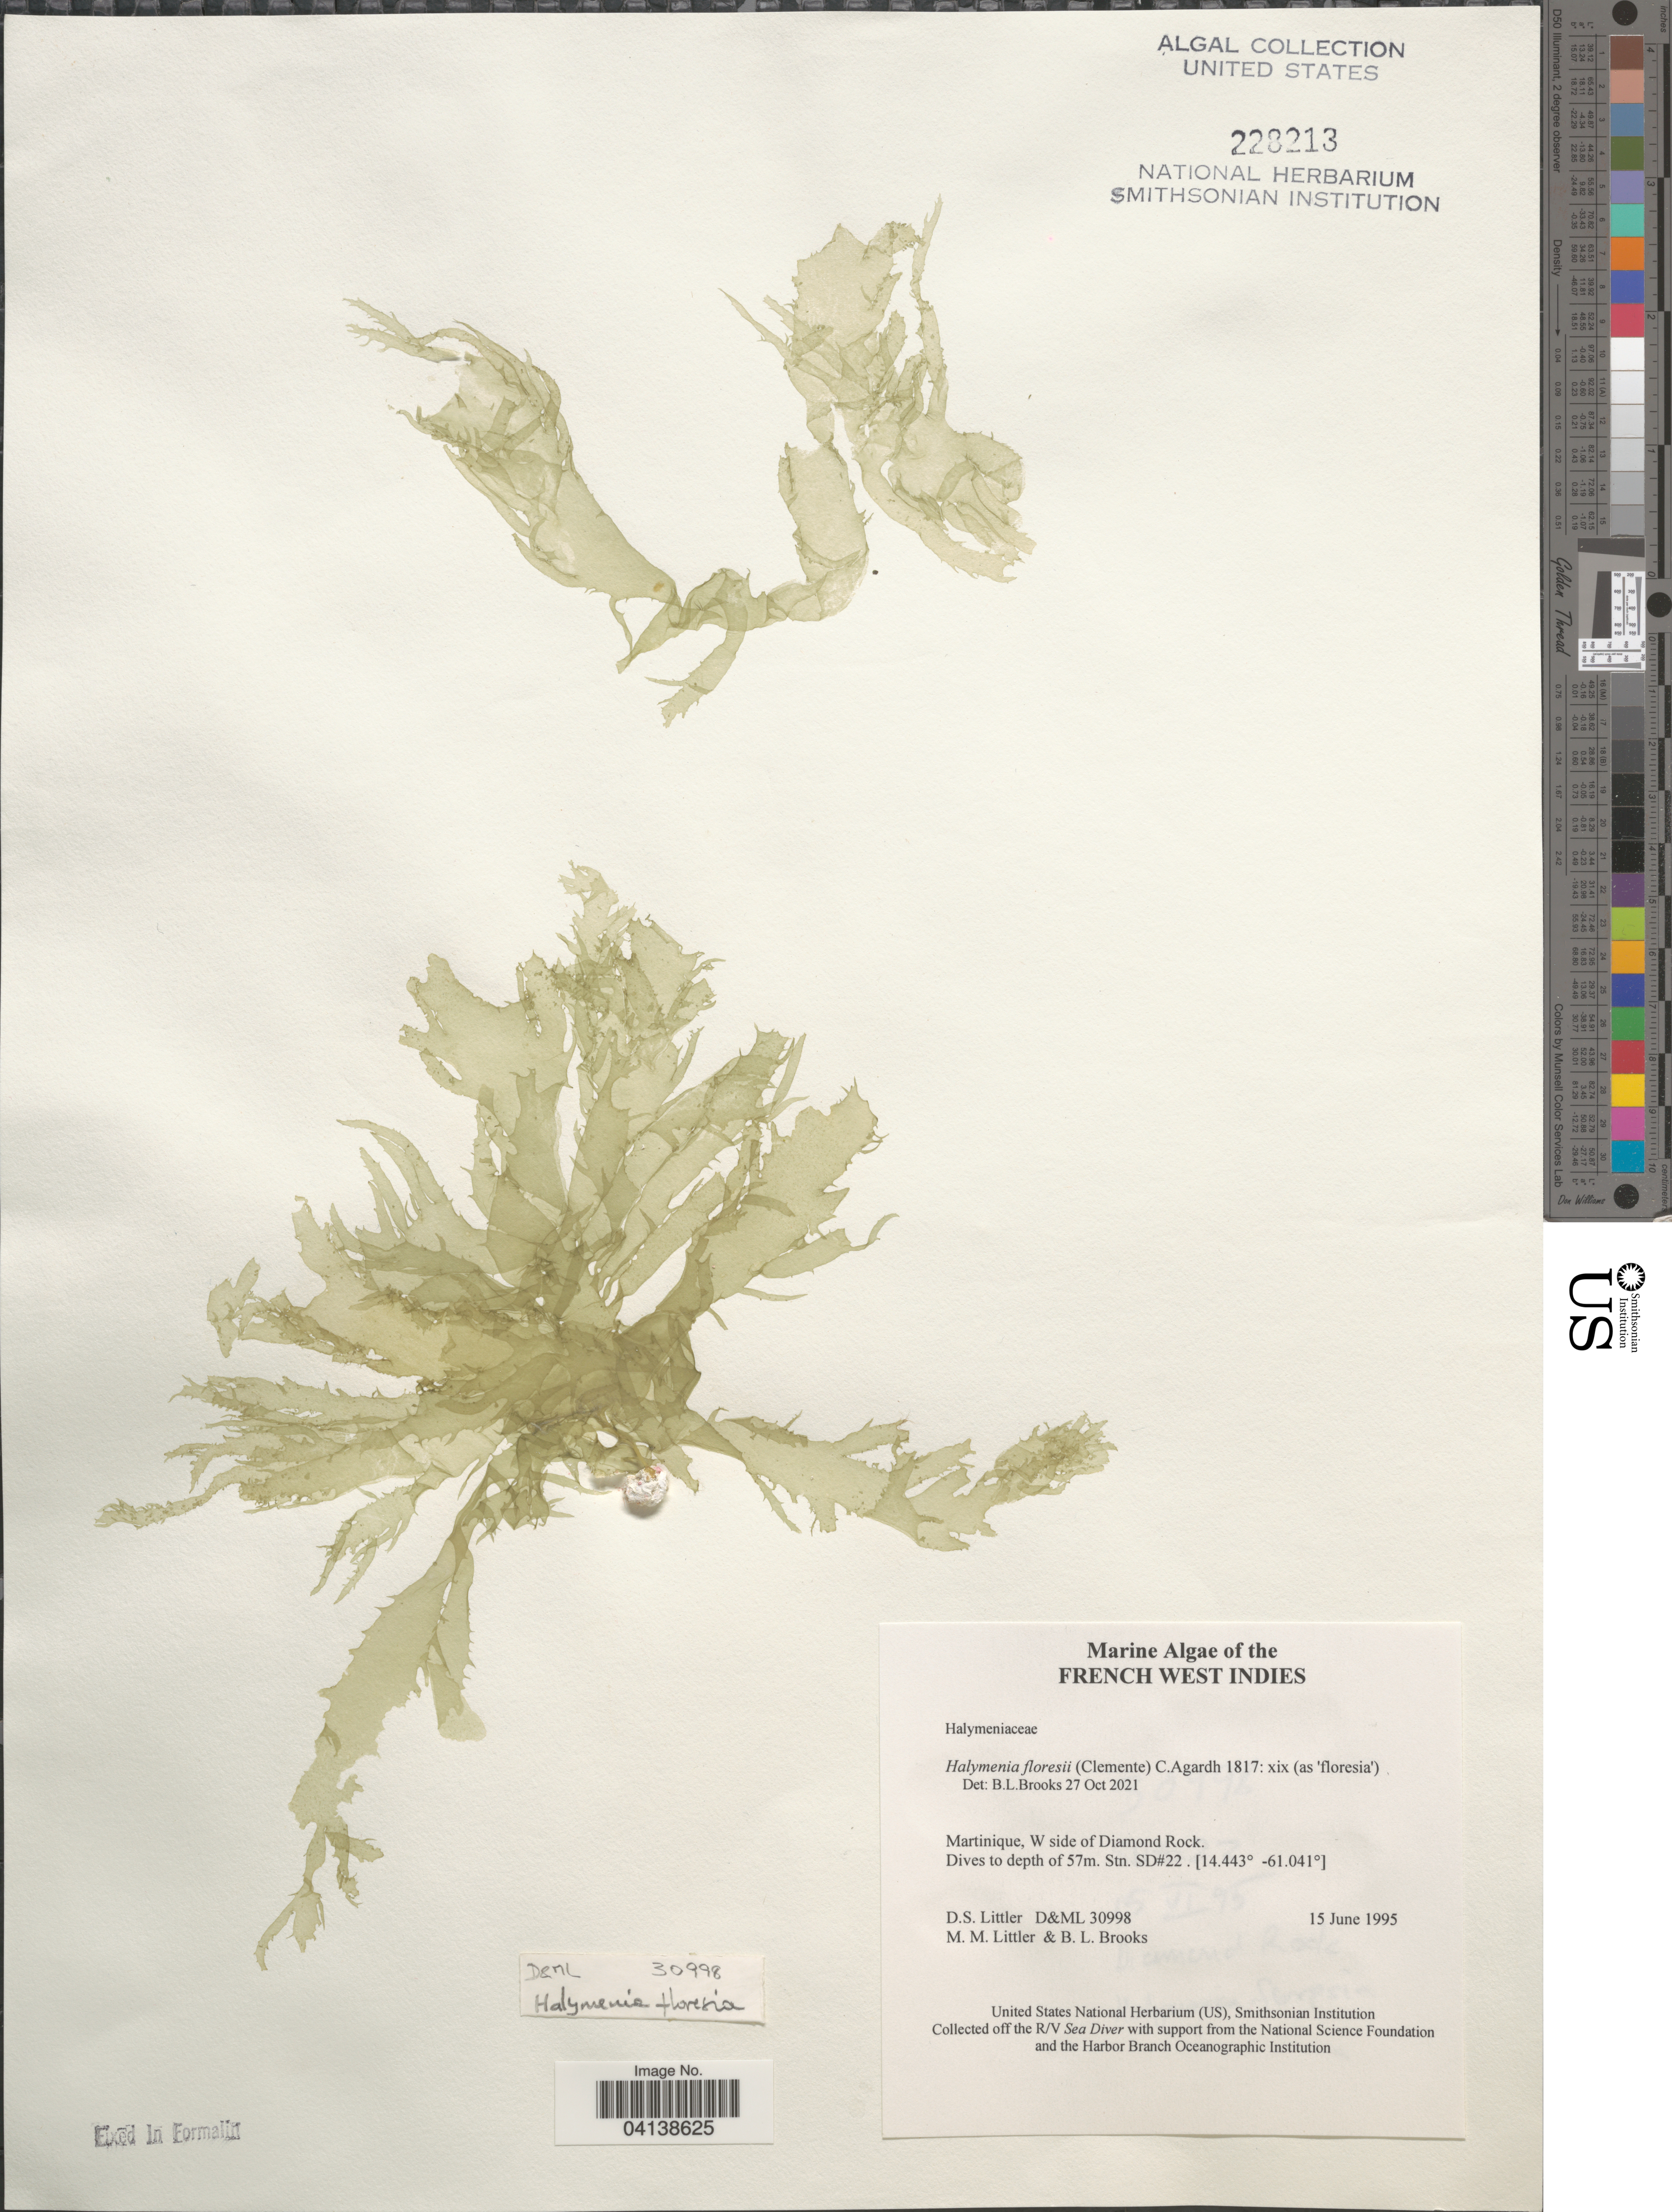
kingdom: Plantae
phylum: Rhodophyta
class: Florideophyceae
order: Halymeniales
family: Halymeniaceae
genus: Halymenia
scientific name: Halymenia floresii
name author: (Clemente) C. Agardh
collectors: D. S. Littler & B. Brooks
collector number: D&ML30998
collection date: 1995-06-15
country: Martinique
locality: French West Indies. W side of Diamond Rock. Stn. SD#22.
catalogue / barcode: US 228213